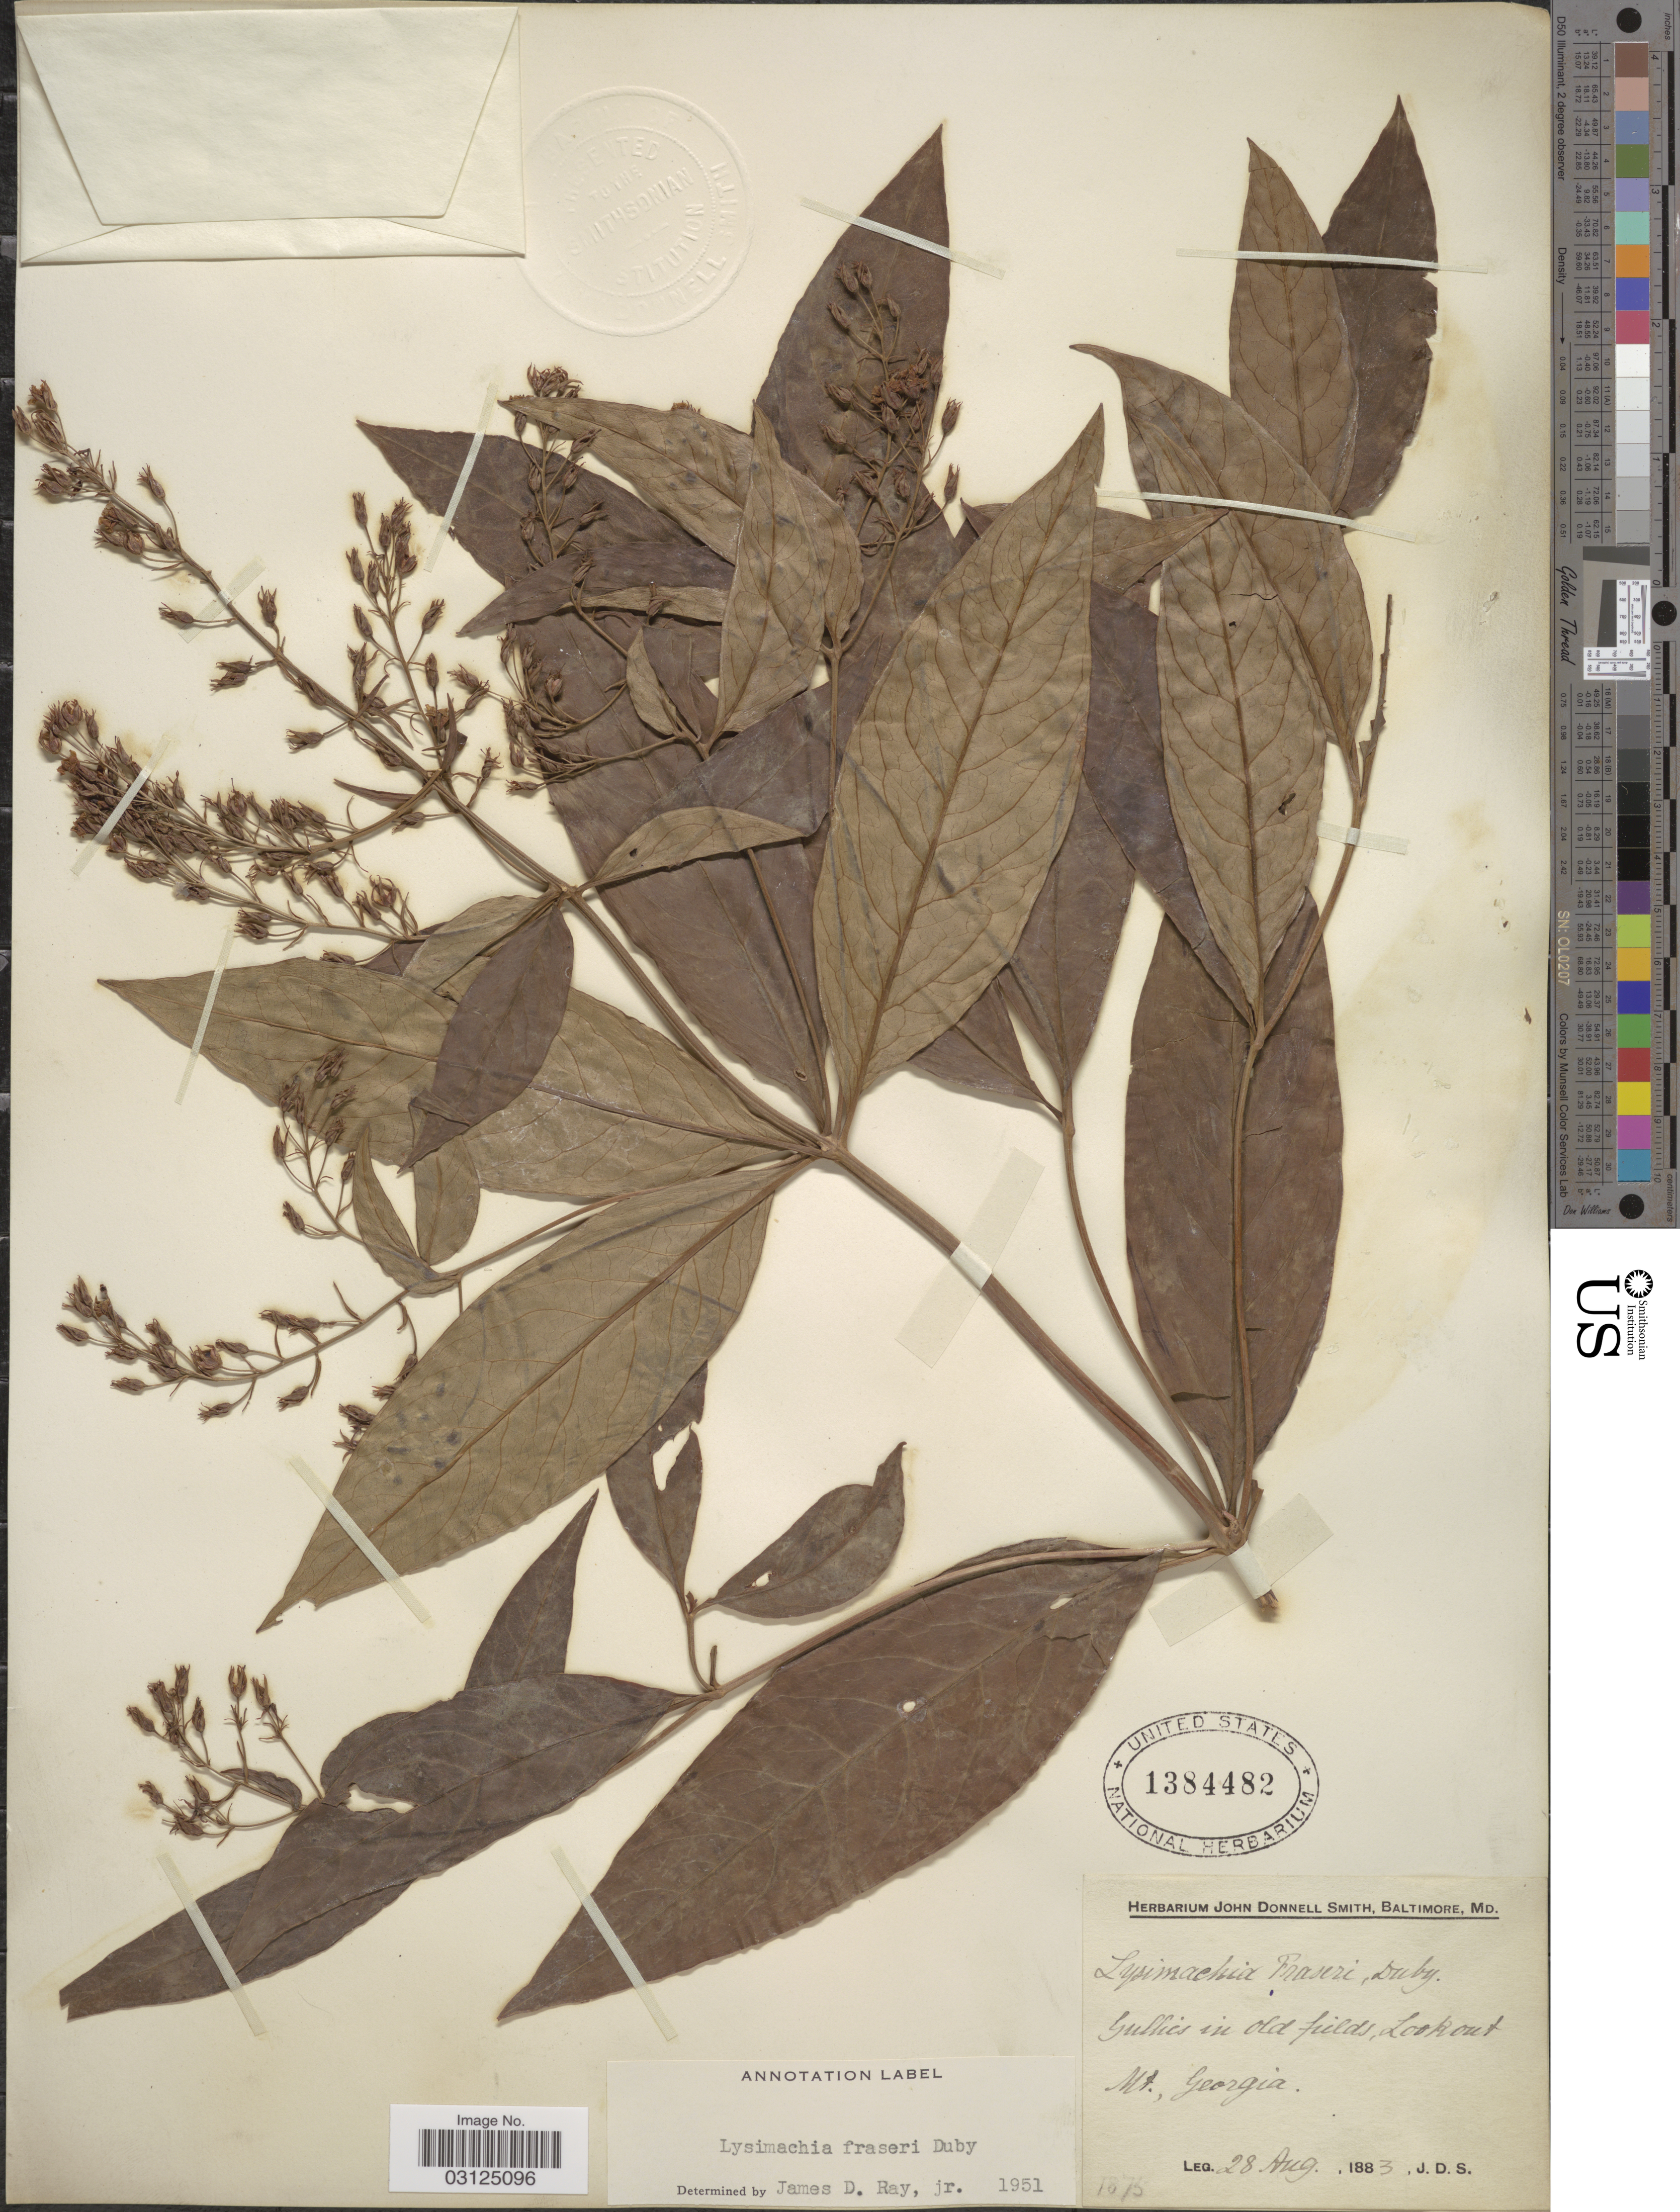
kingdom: Plantae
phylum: Tracheophyta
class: Magnoliopsida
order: Ericales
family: Primulaceae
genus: Lysimachia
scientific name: Lysimachia fraseri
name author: Duby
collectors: J. Donnell Smith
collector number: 1875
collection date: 1883-08-28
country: United States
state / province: Georgia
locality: Gullies in old fields, Lookout Mt.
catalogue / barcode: US 1384482